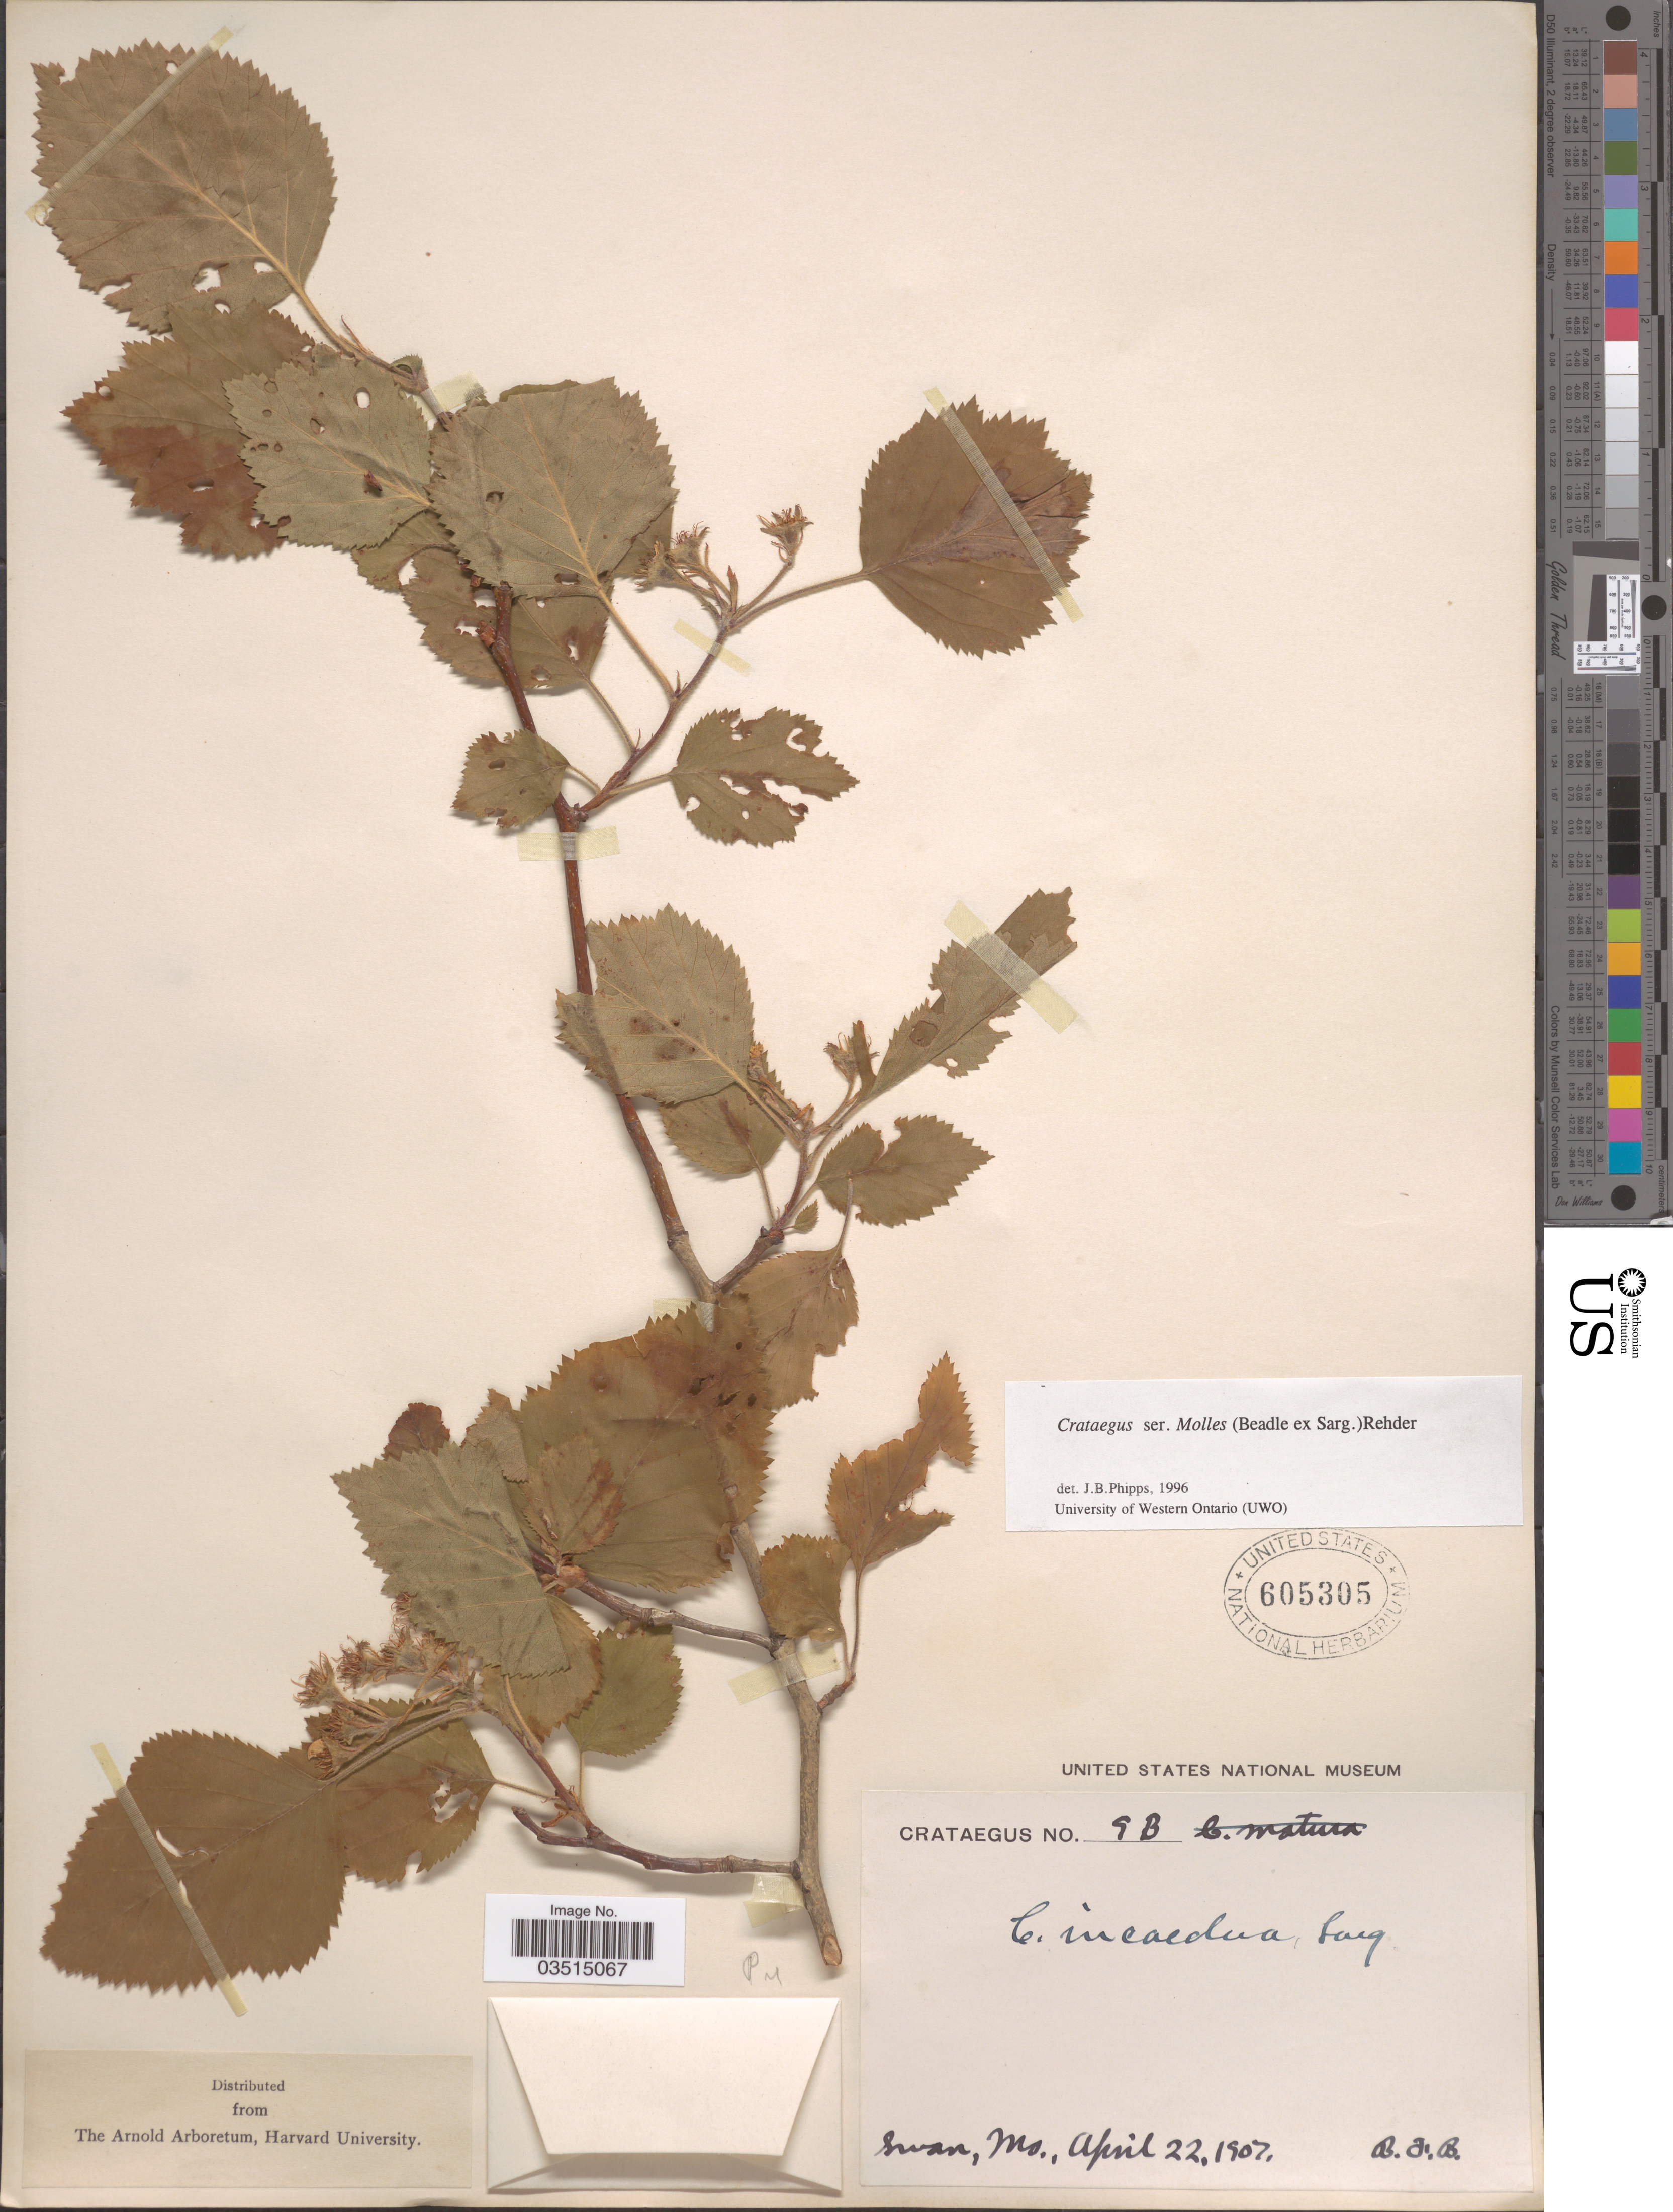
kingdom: Plantae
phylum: Tracheophyta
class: Magnoliopsida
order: Rosales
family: Rosaceae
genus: Crataegus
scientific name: Crataegus incaedua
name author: Sarg.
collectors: B. F. B.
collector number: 9B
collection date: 1907-04-22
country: United States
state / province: Missouri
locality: Swan.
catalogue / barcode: US 605305